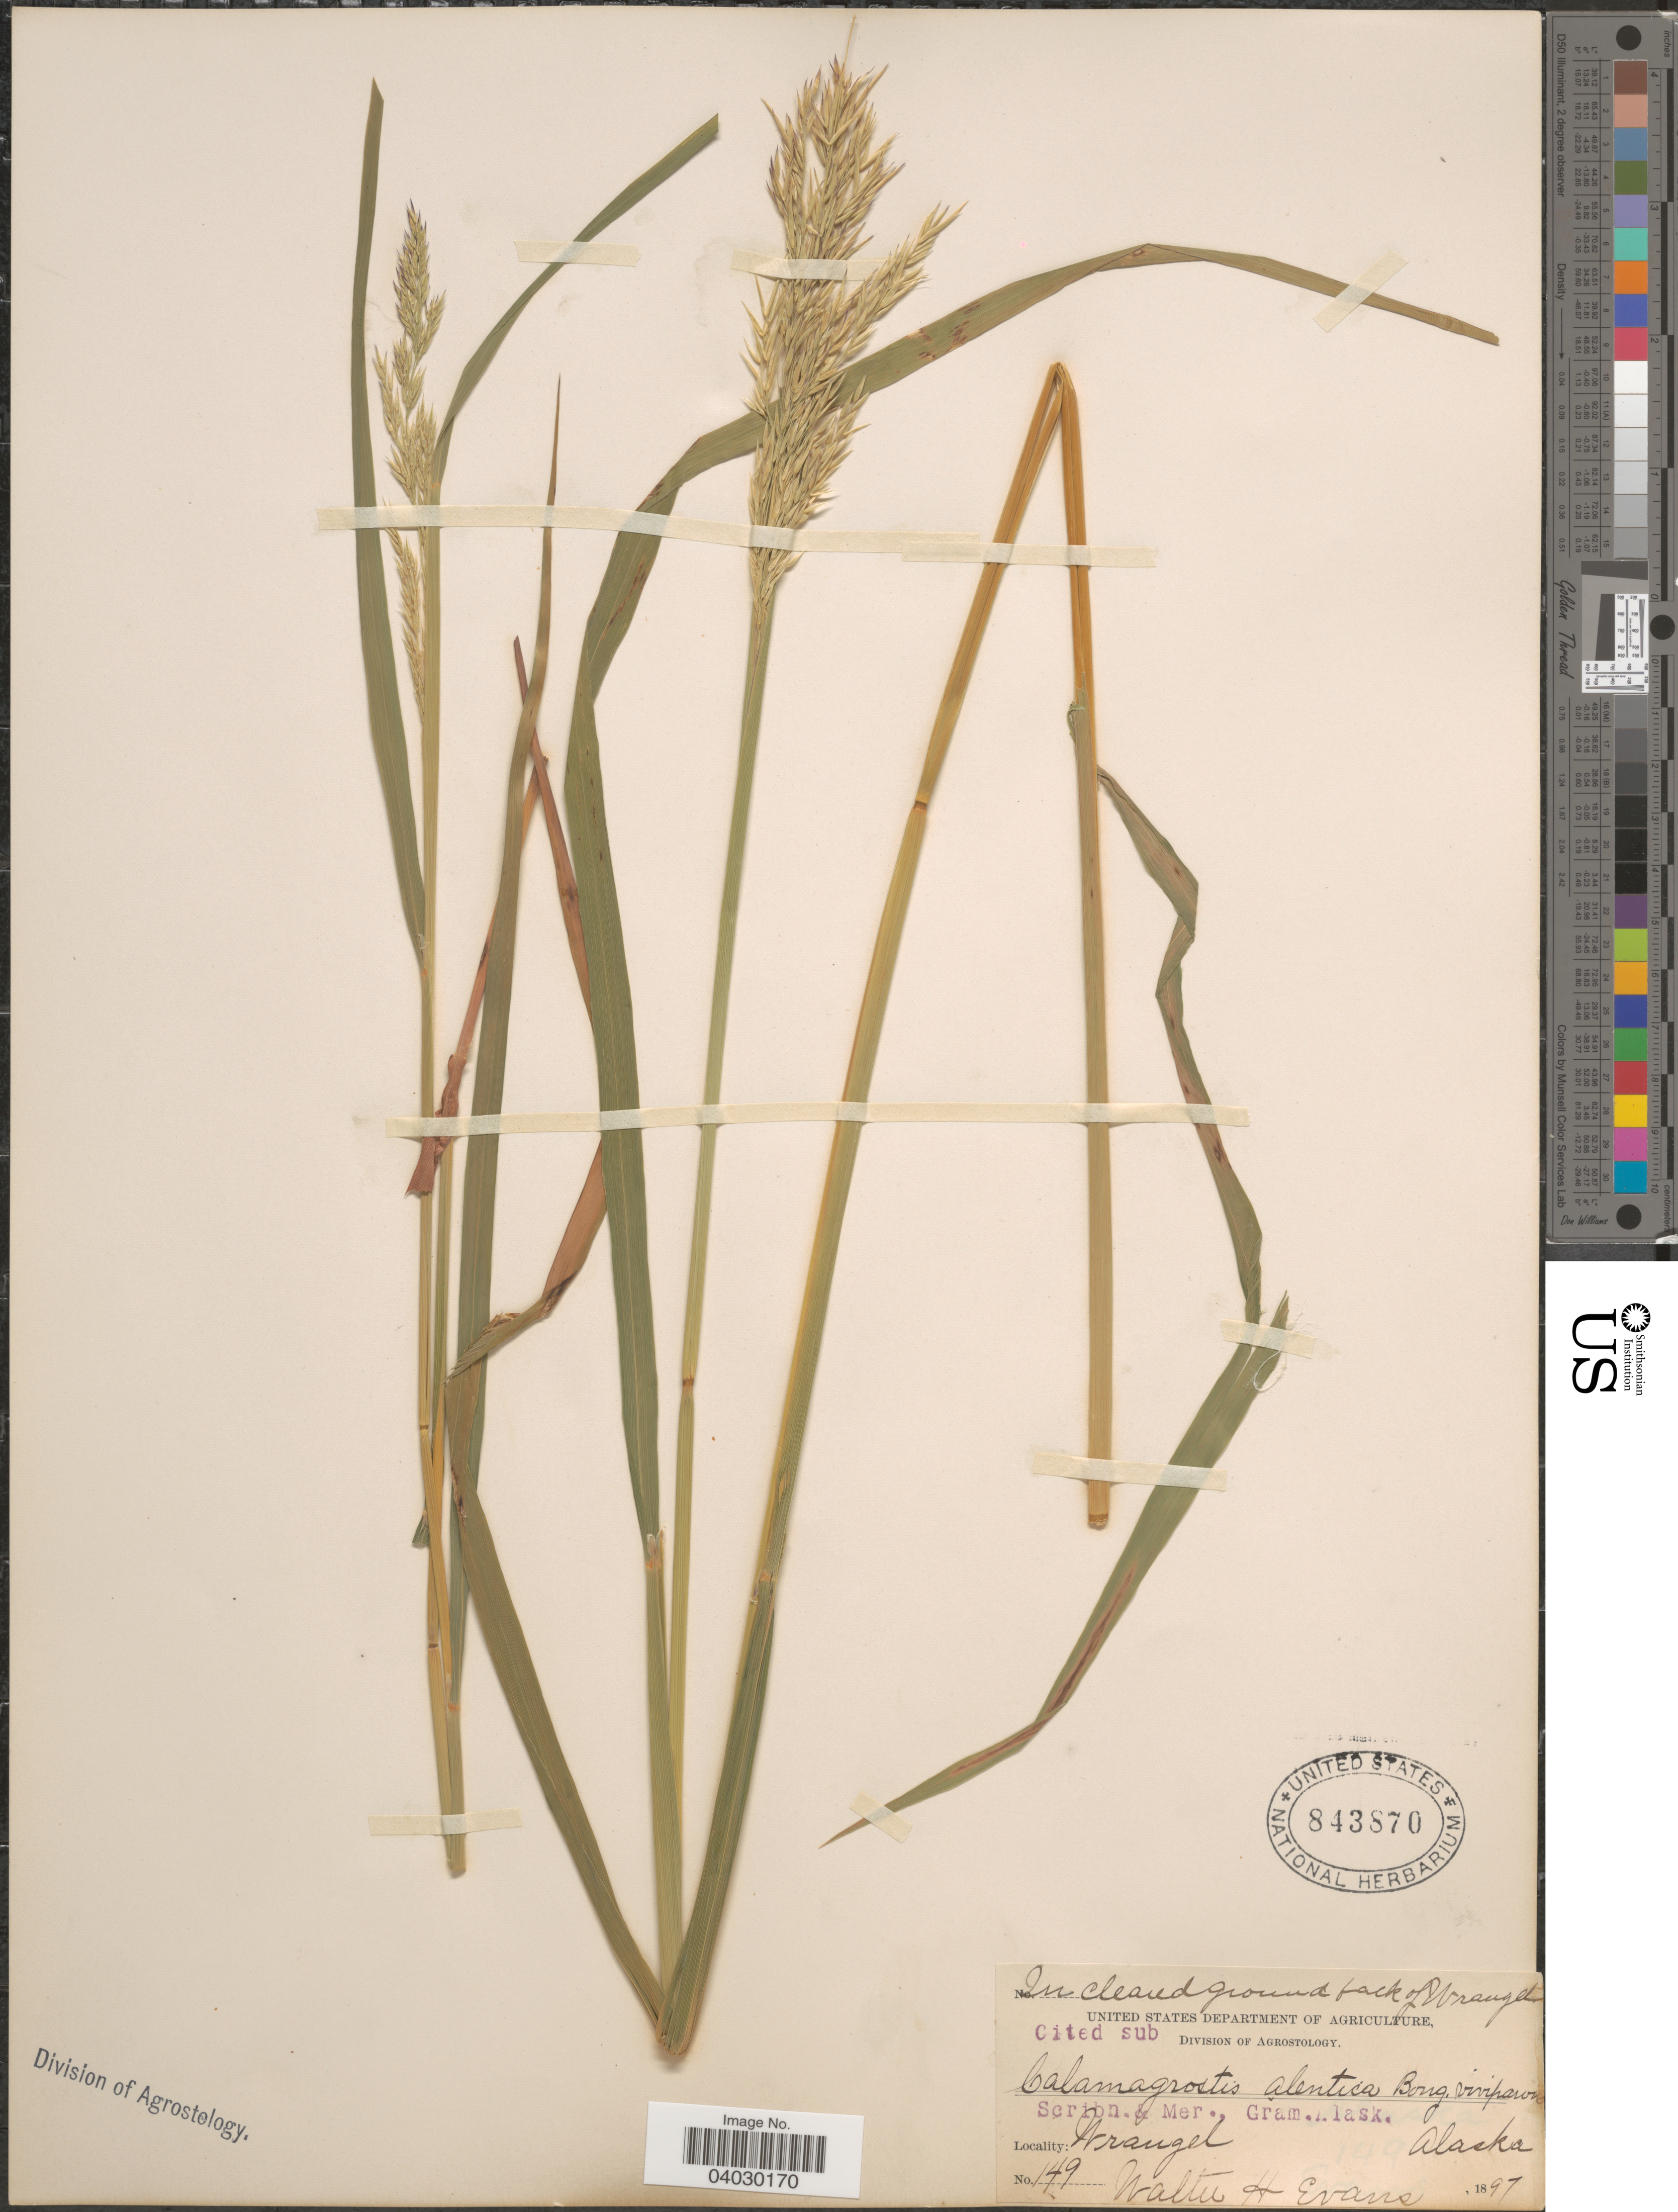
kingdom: Plantae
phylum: Tracheophyta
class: Liliopsida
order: Poales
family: Poaceae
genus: Calamagrostis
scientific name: Calamagrostis nutkaensis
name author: (J. Presl) Steud.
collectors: W. H. Evans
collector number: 149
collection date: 1897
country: United States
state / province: Alaska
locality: Ground back of Wrangell. Wrangell.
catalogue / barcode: US 843870